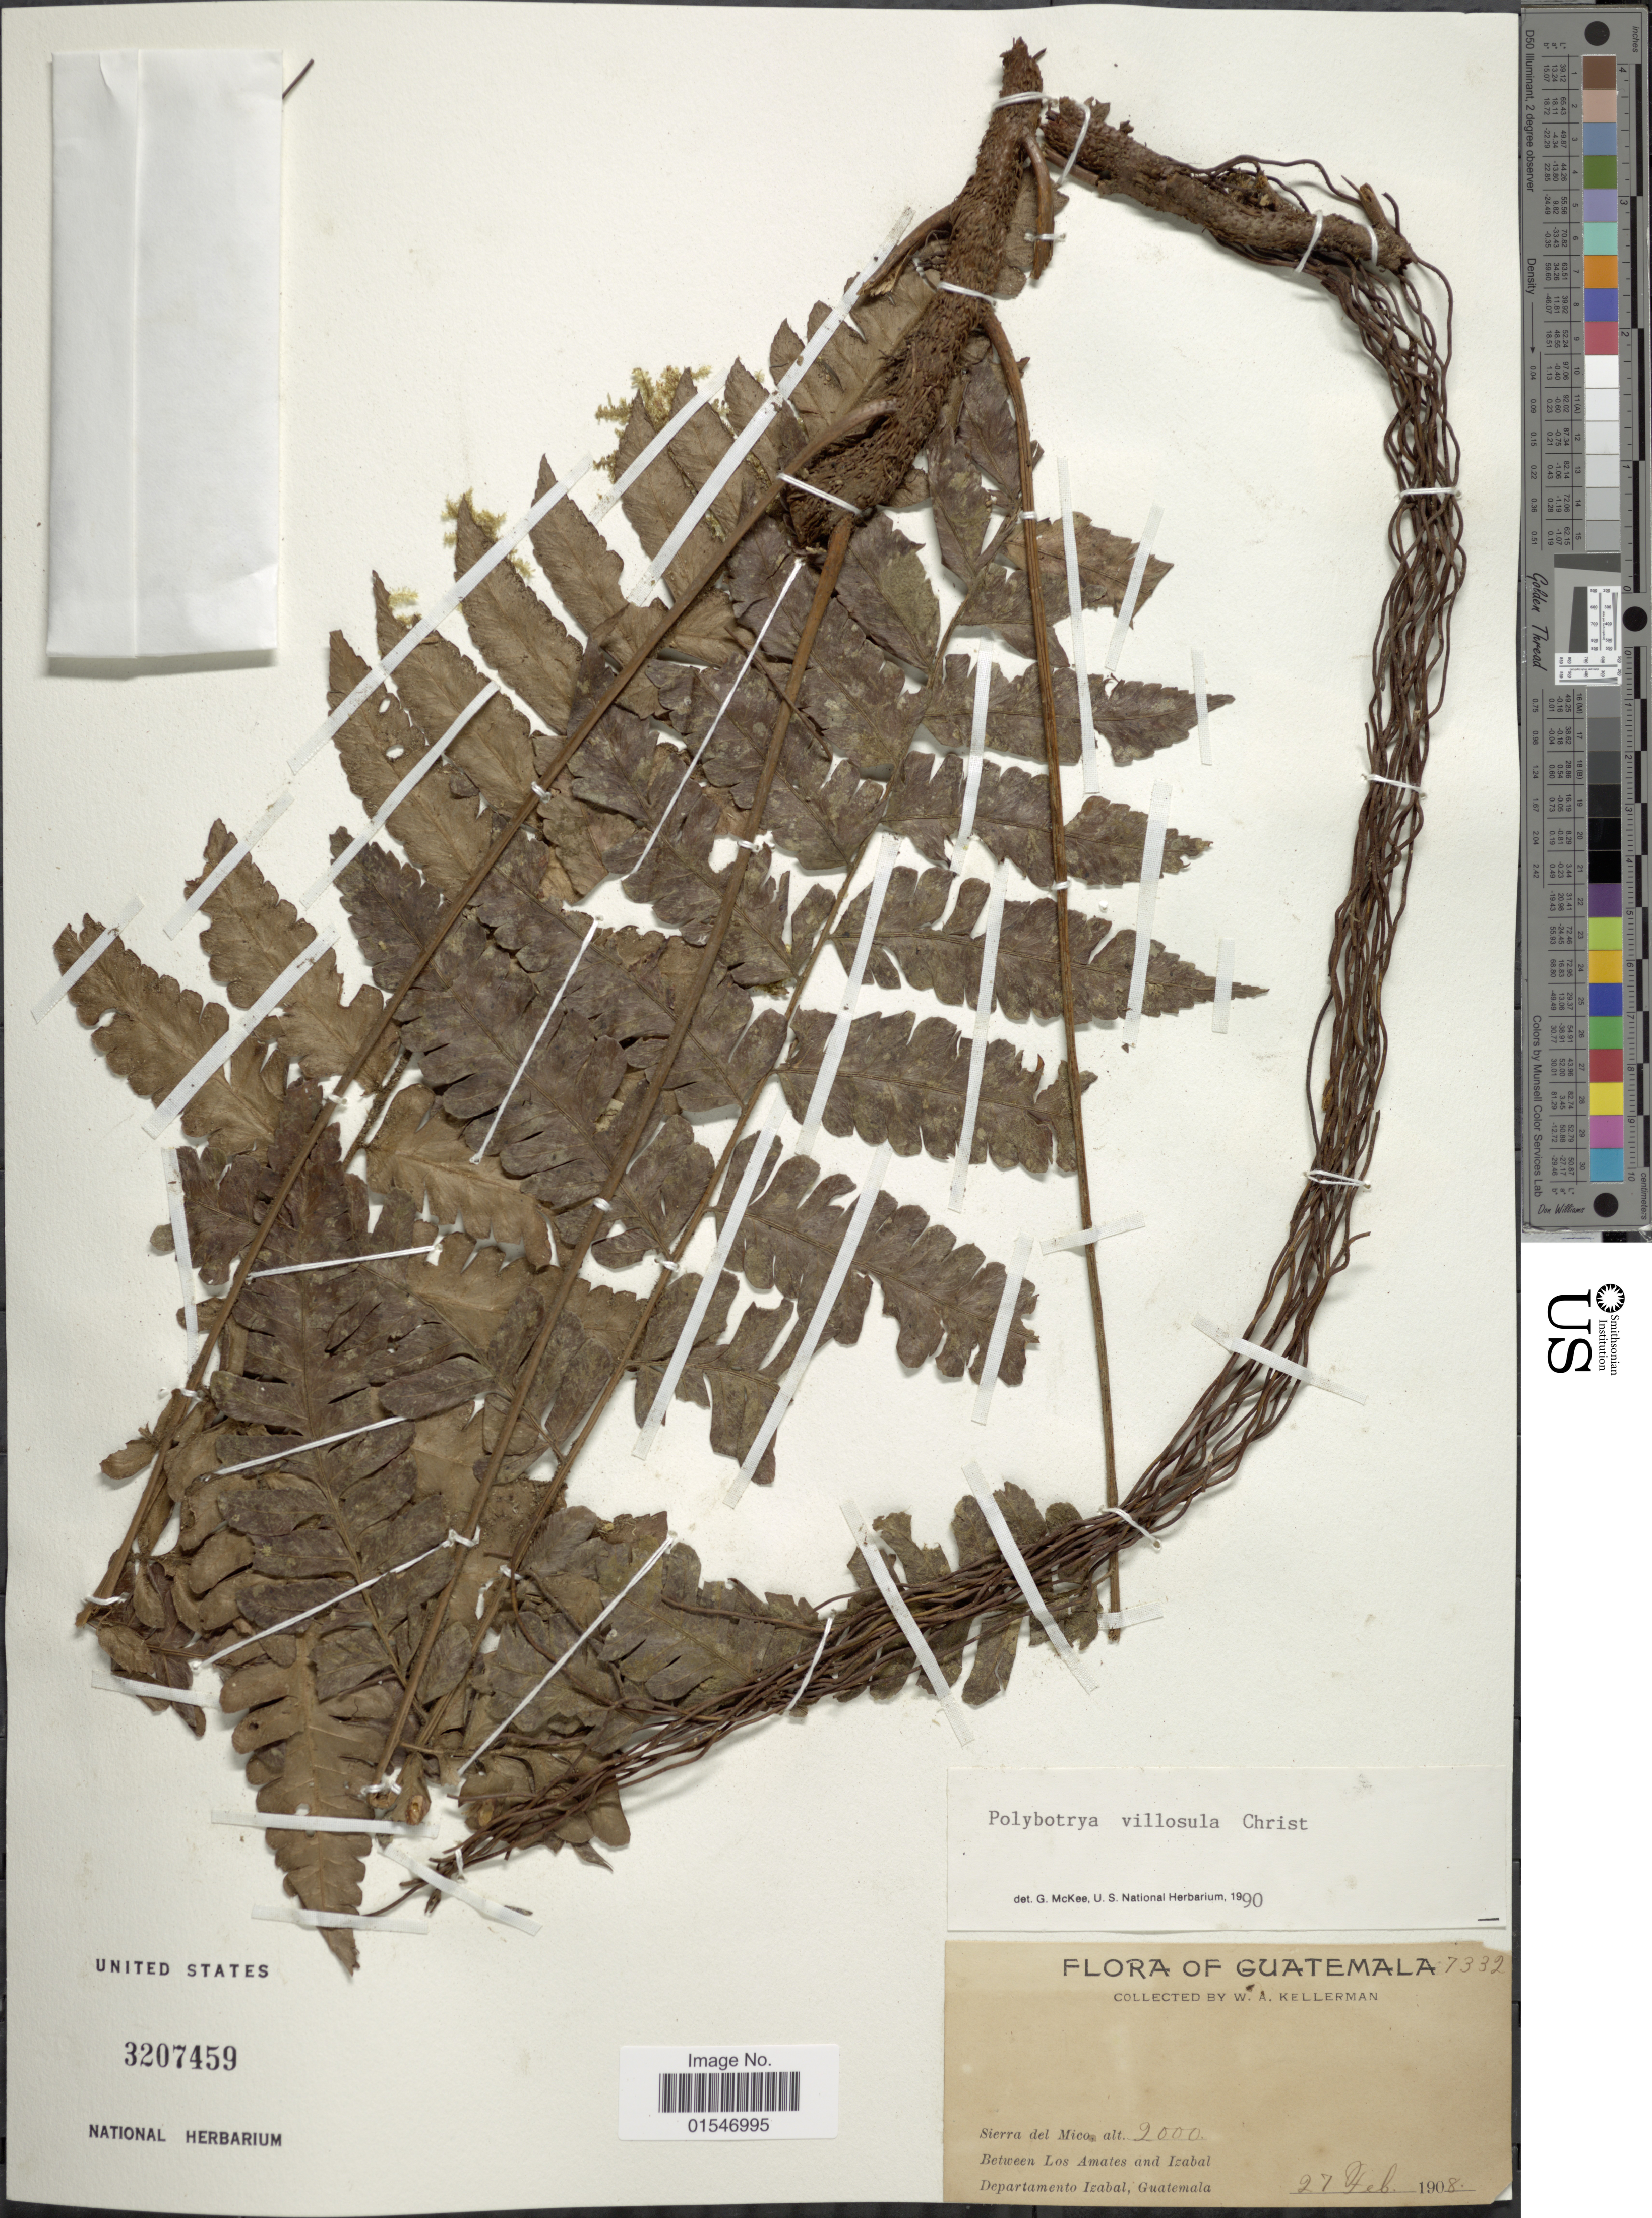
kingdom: Plantae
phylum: Tracheophyta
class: Polypodiopsida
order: Polypodiales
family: Dryopteridaceae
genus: Polybotrya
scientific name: Polybotrya caudata f. villosa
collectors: W. Kellerman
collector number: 7332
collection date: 1908-02-27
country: Guatemala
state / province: Izabal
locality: Guatemala. Sierra del Mico. Between Los Amates and Izabal. Departamento Izabal, Guatemala.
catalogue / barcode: US 3207459